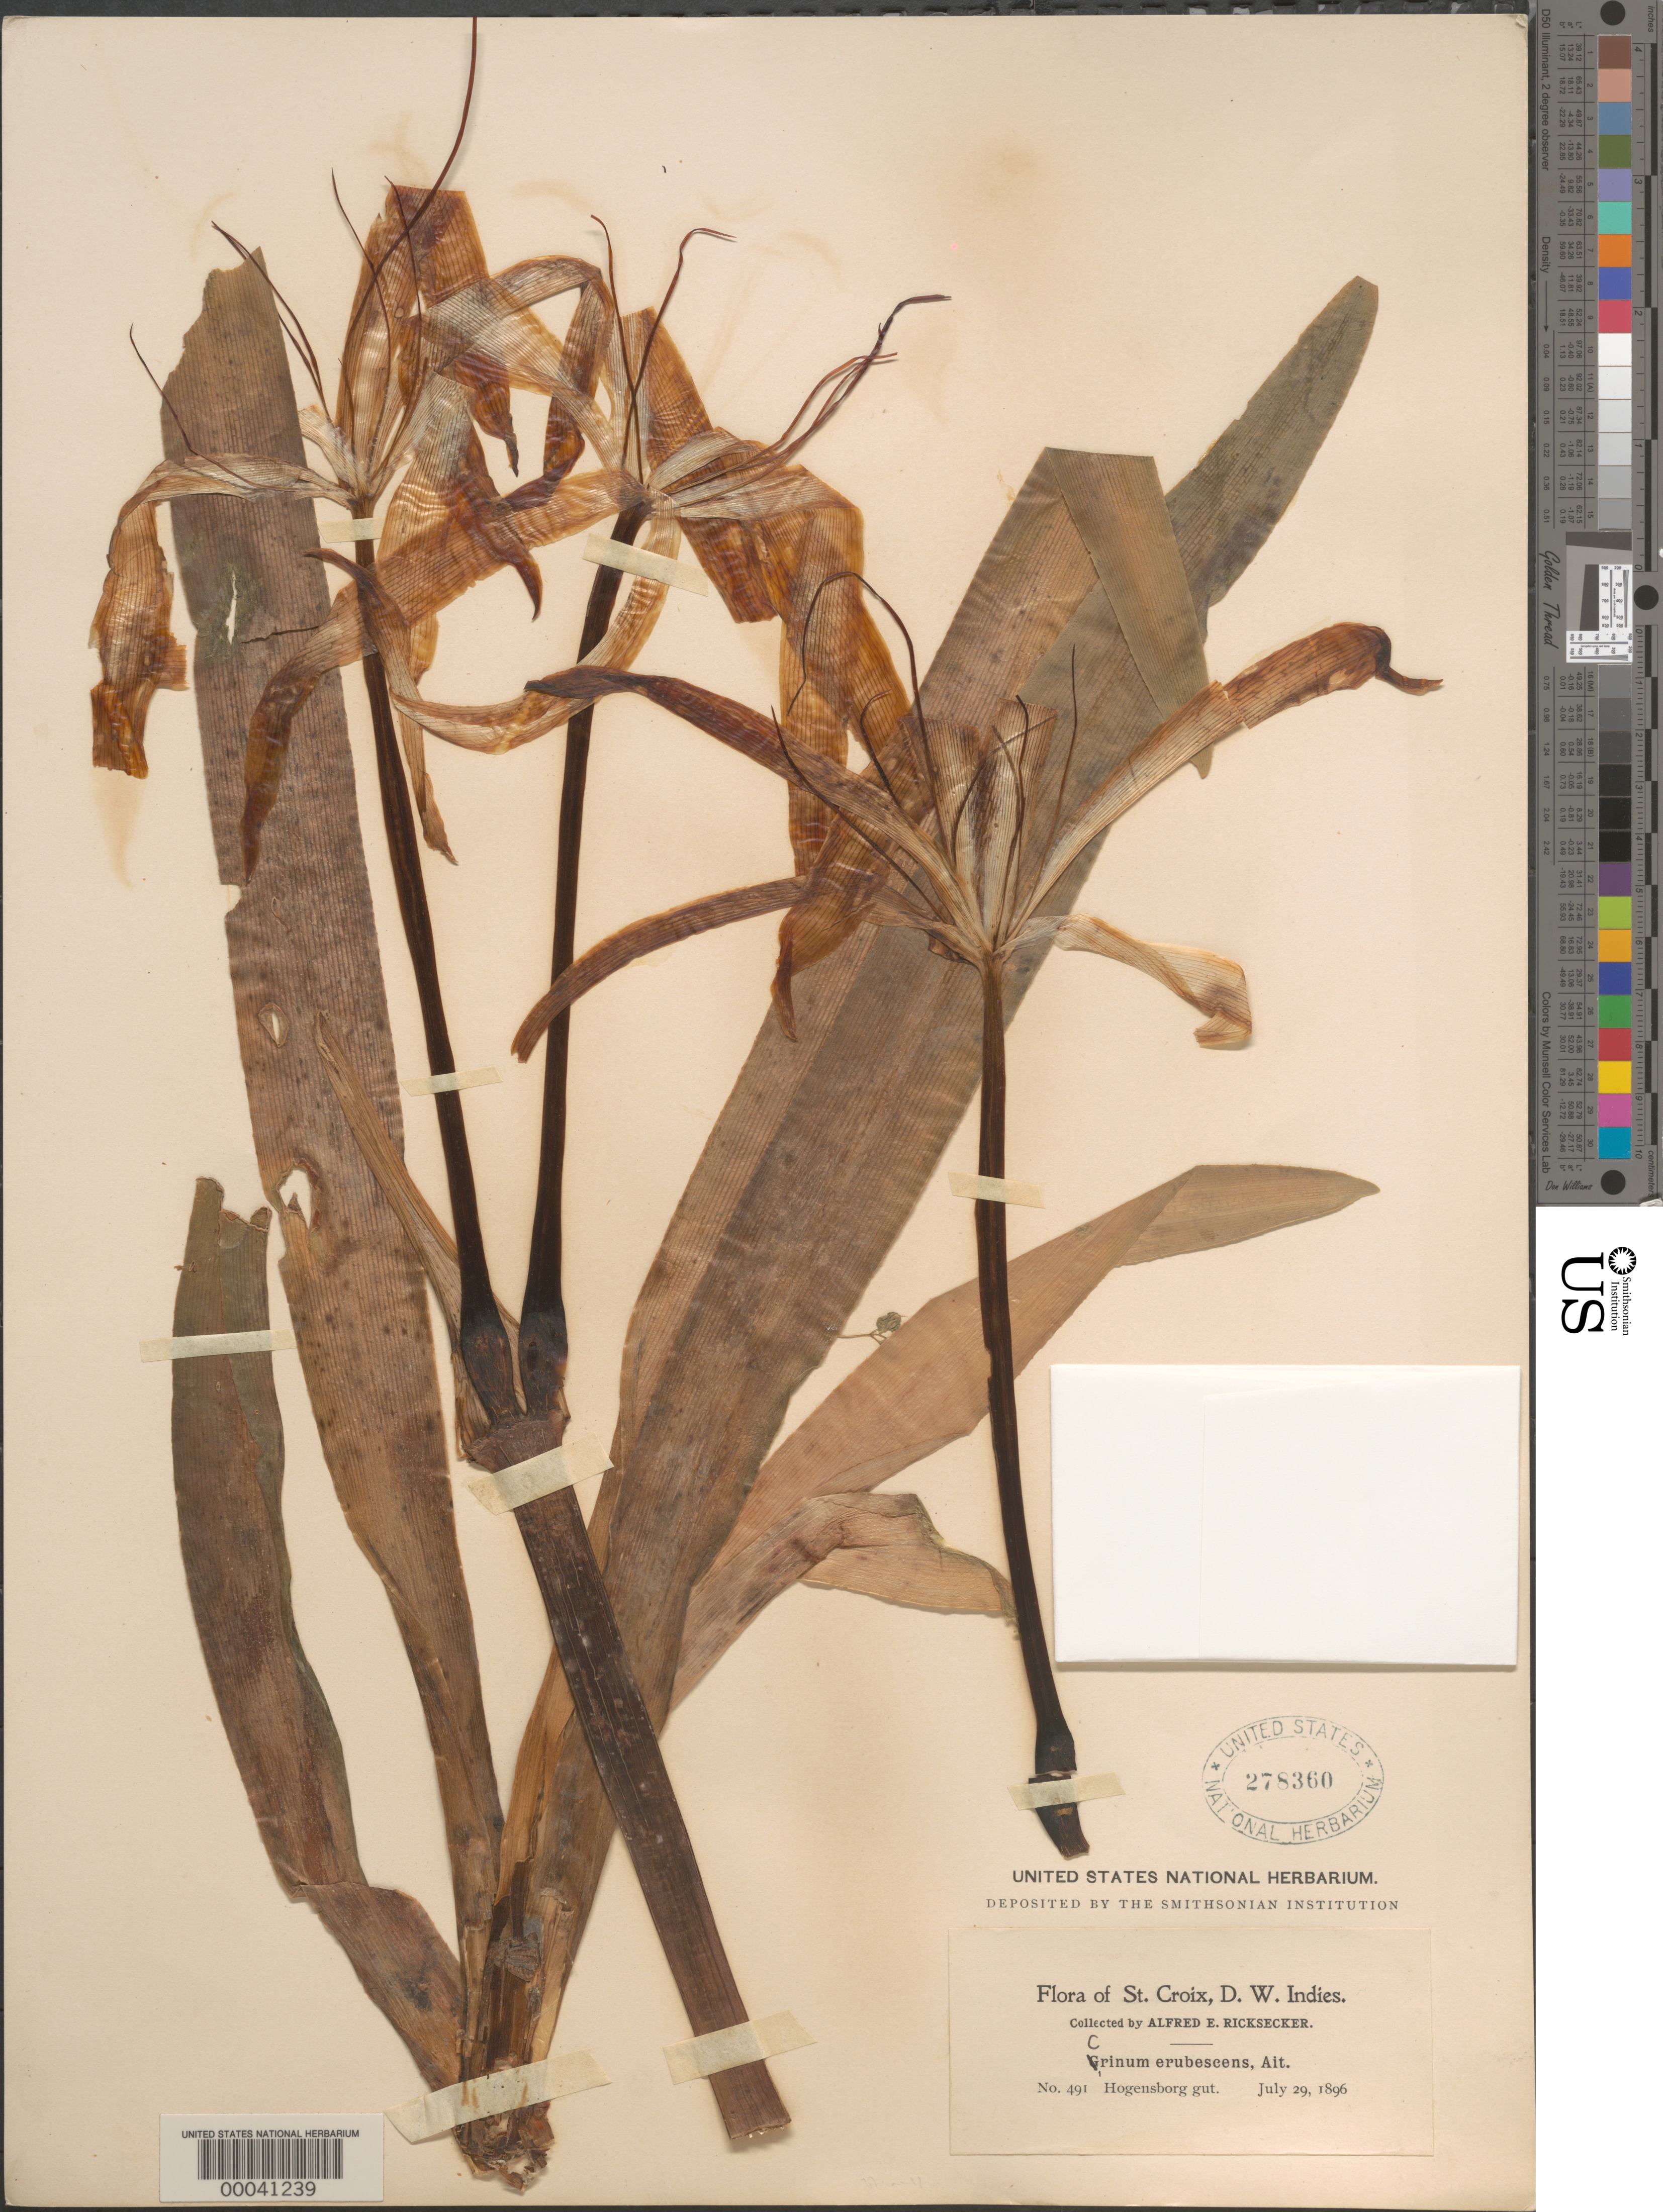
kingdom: Plantae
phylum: Tracheophyta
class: Liliopsida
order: Asparagales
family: Amaryllidaceae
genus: Crinum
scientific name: Crinum erubescens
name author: Aiton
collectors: A. E. Ricksecker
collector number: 491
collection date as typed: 29 Jul 1896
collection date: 1896-07-29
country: U.S. Virgin Islands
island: St. Croix Island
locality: Hogensborg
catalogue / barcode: US 278360